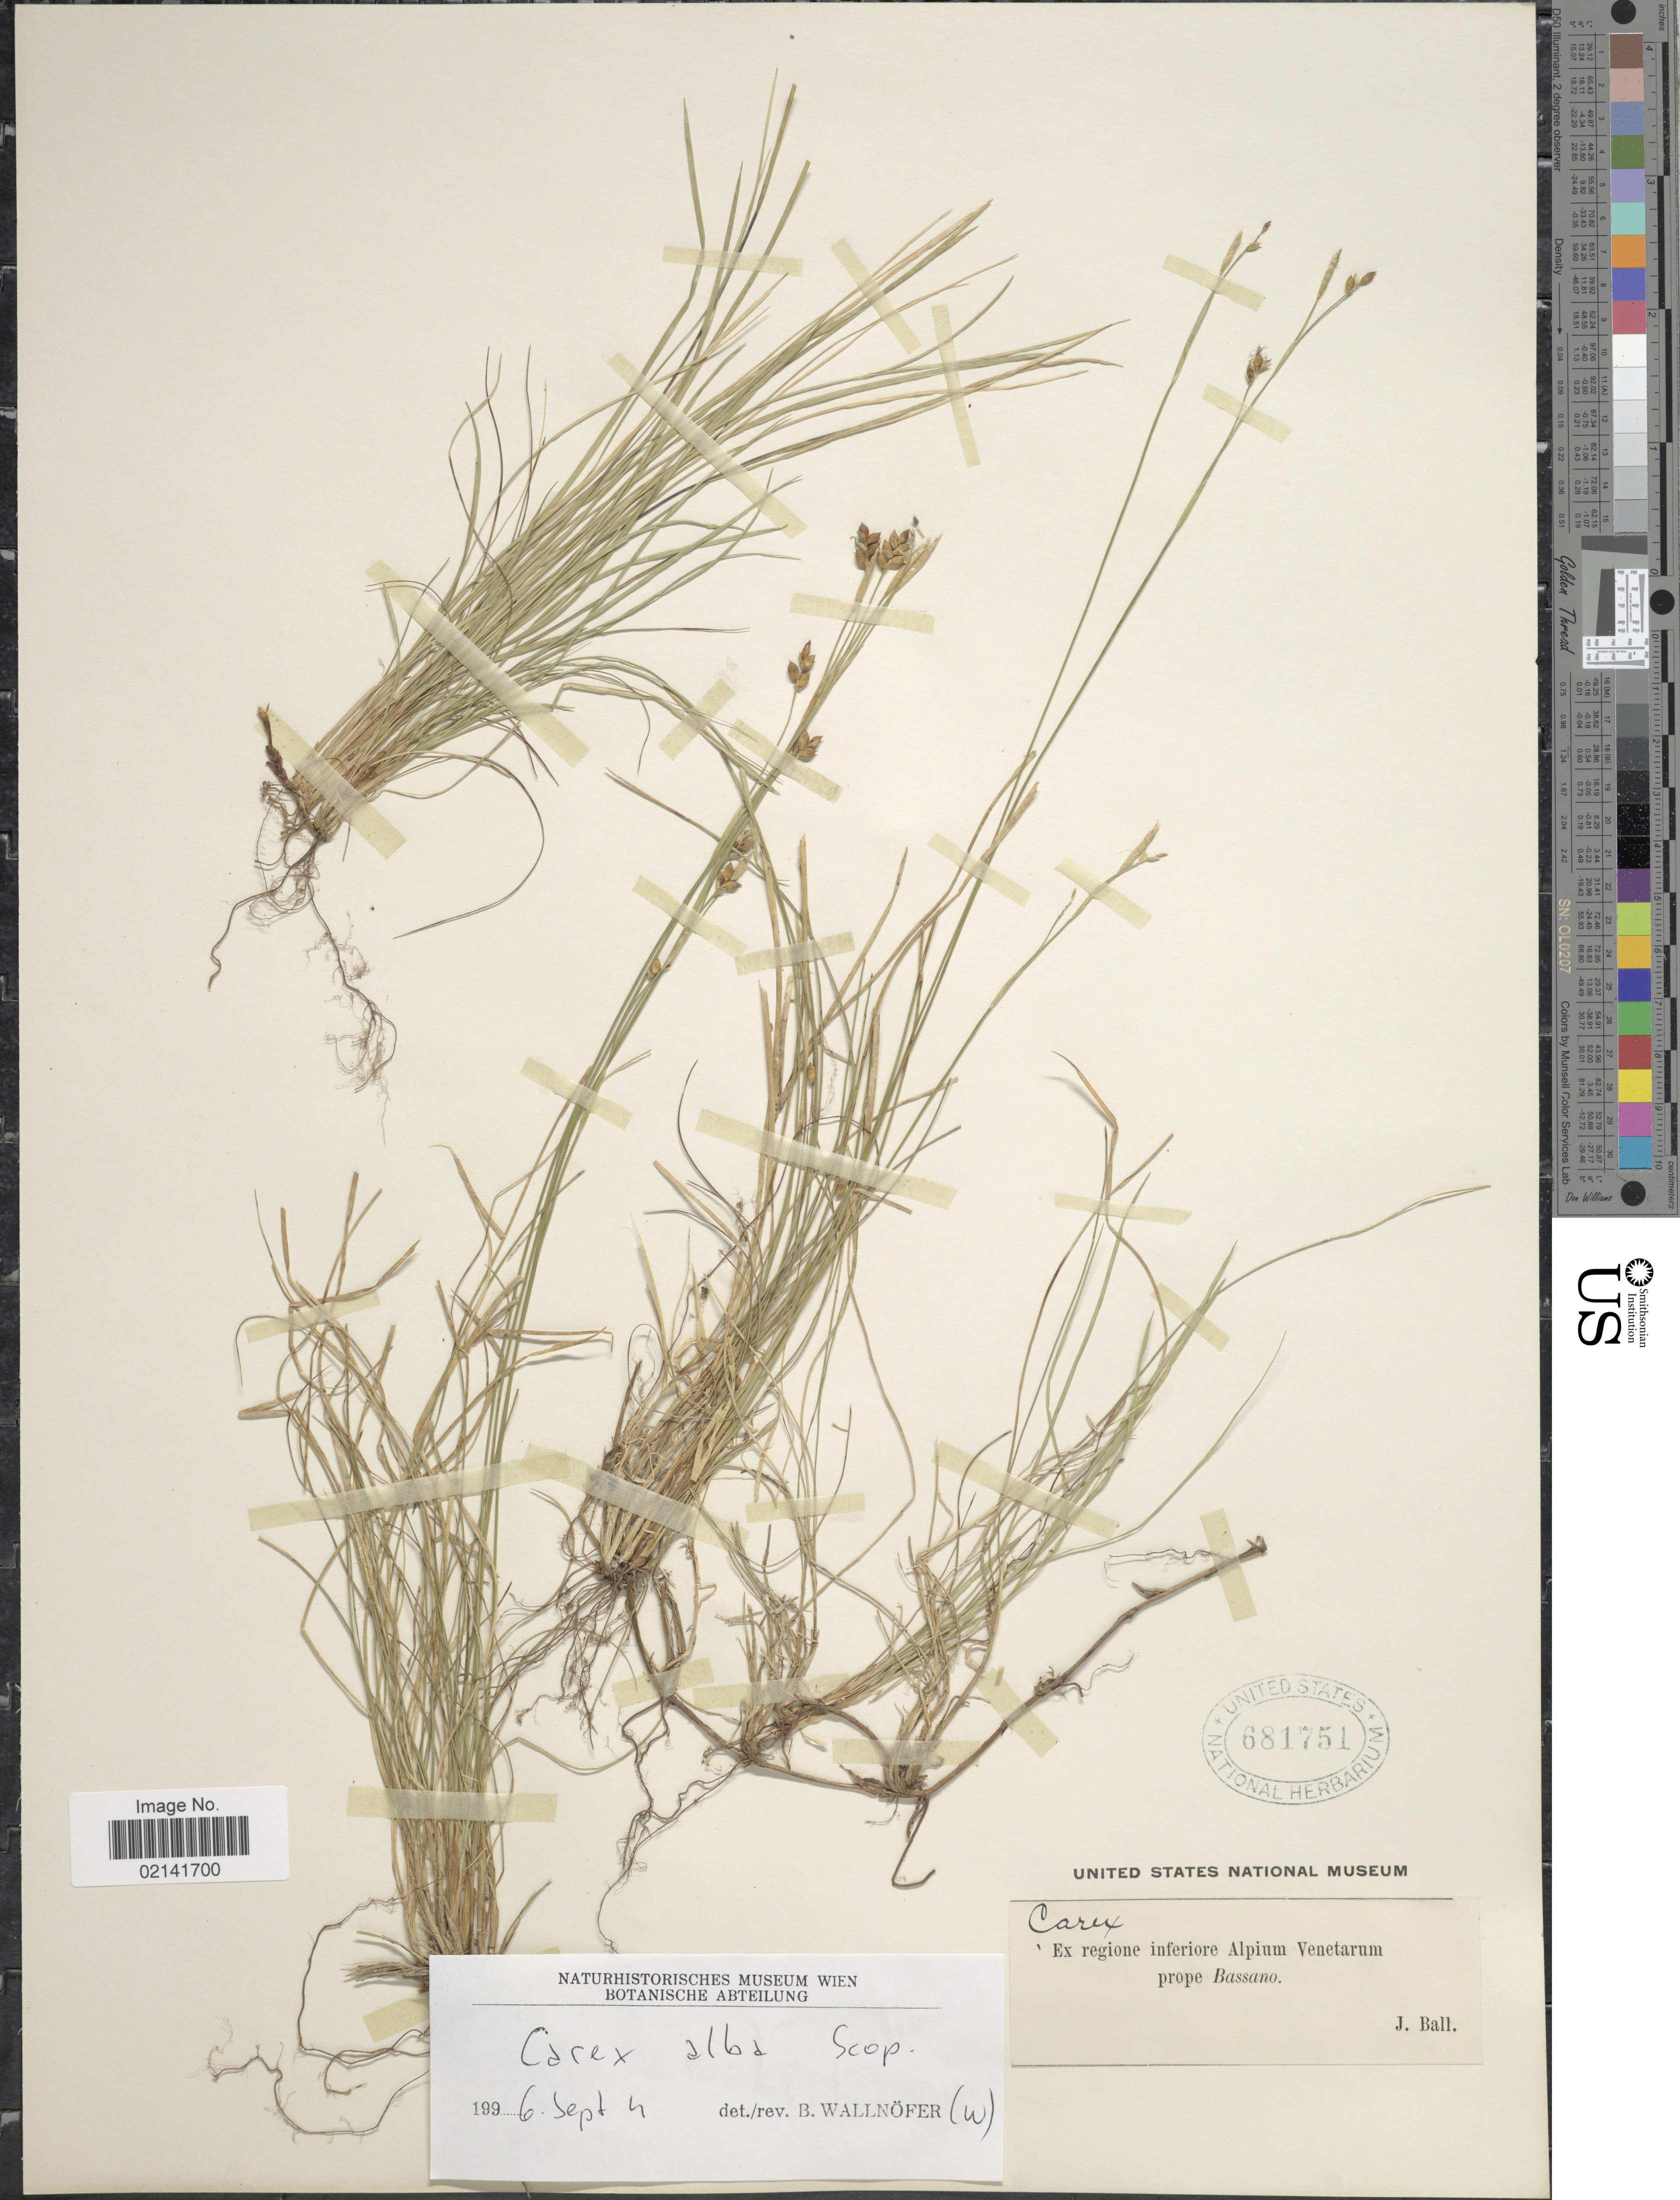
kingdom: Plantae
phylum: Tracheophyta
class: Liliopsida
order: Poales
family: Cyperaceae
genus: Carex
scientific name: Carex alba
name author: Scop.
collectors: J. Ball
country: Italy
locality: Regione inferiore Alpium Venetarum prope Bassano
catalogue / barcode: US 681751